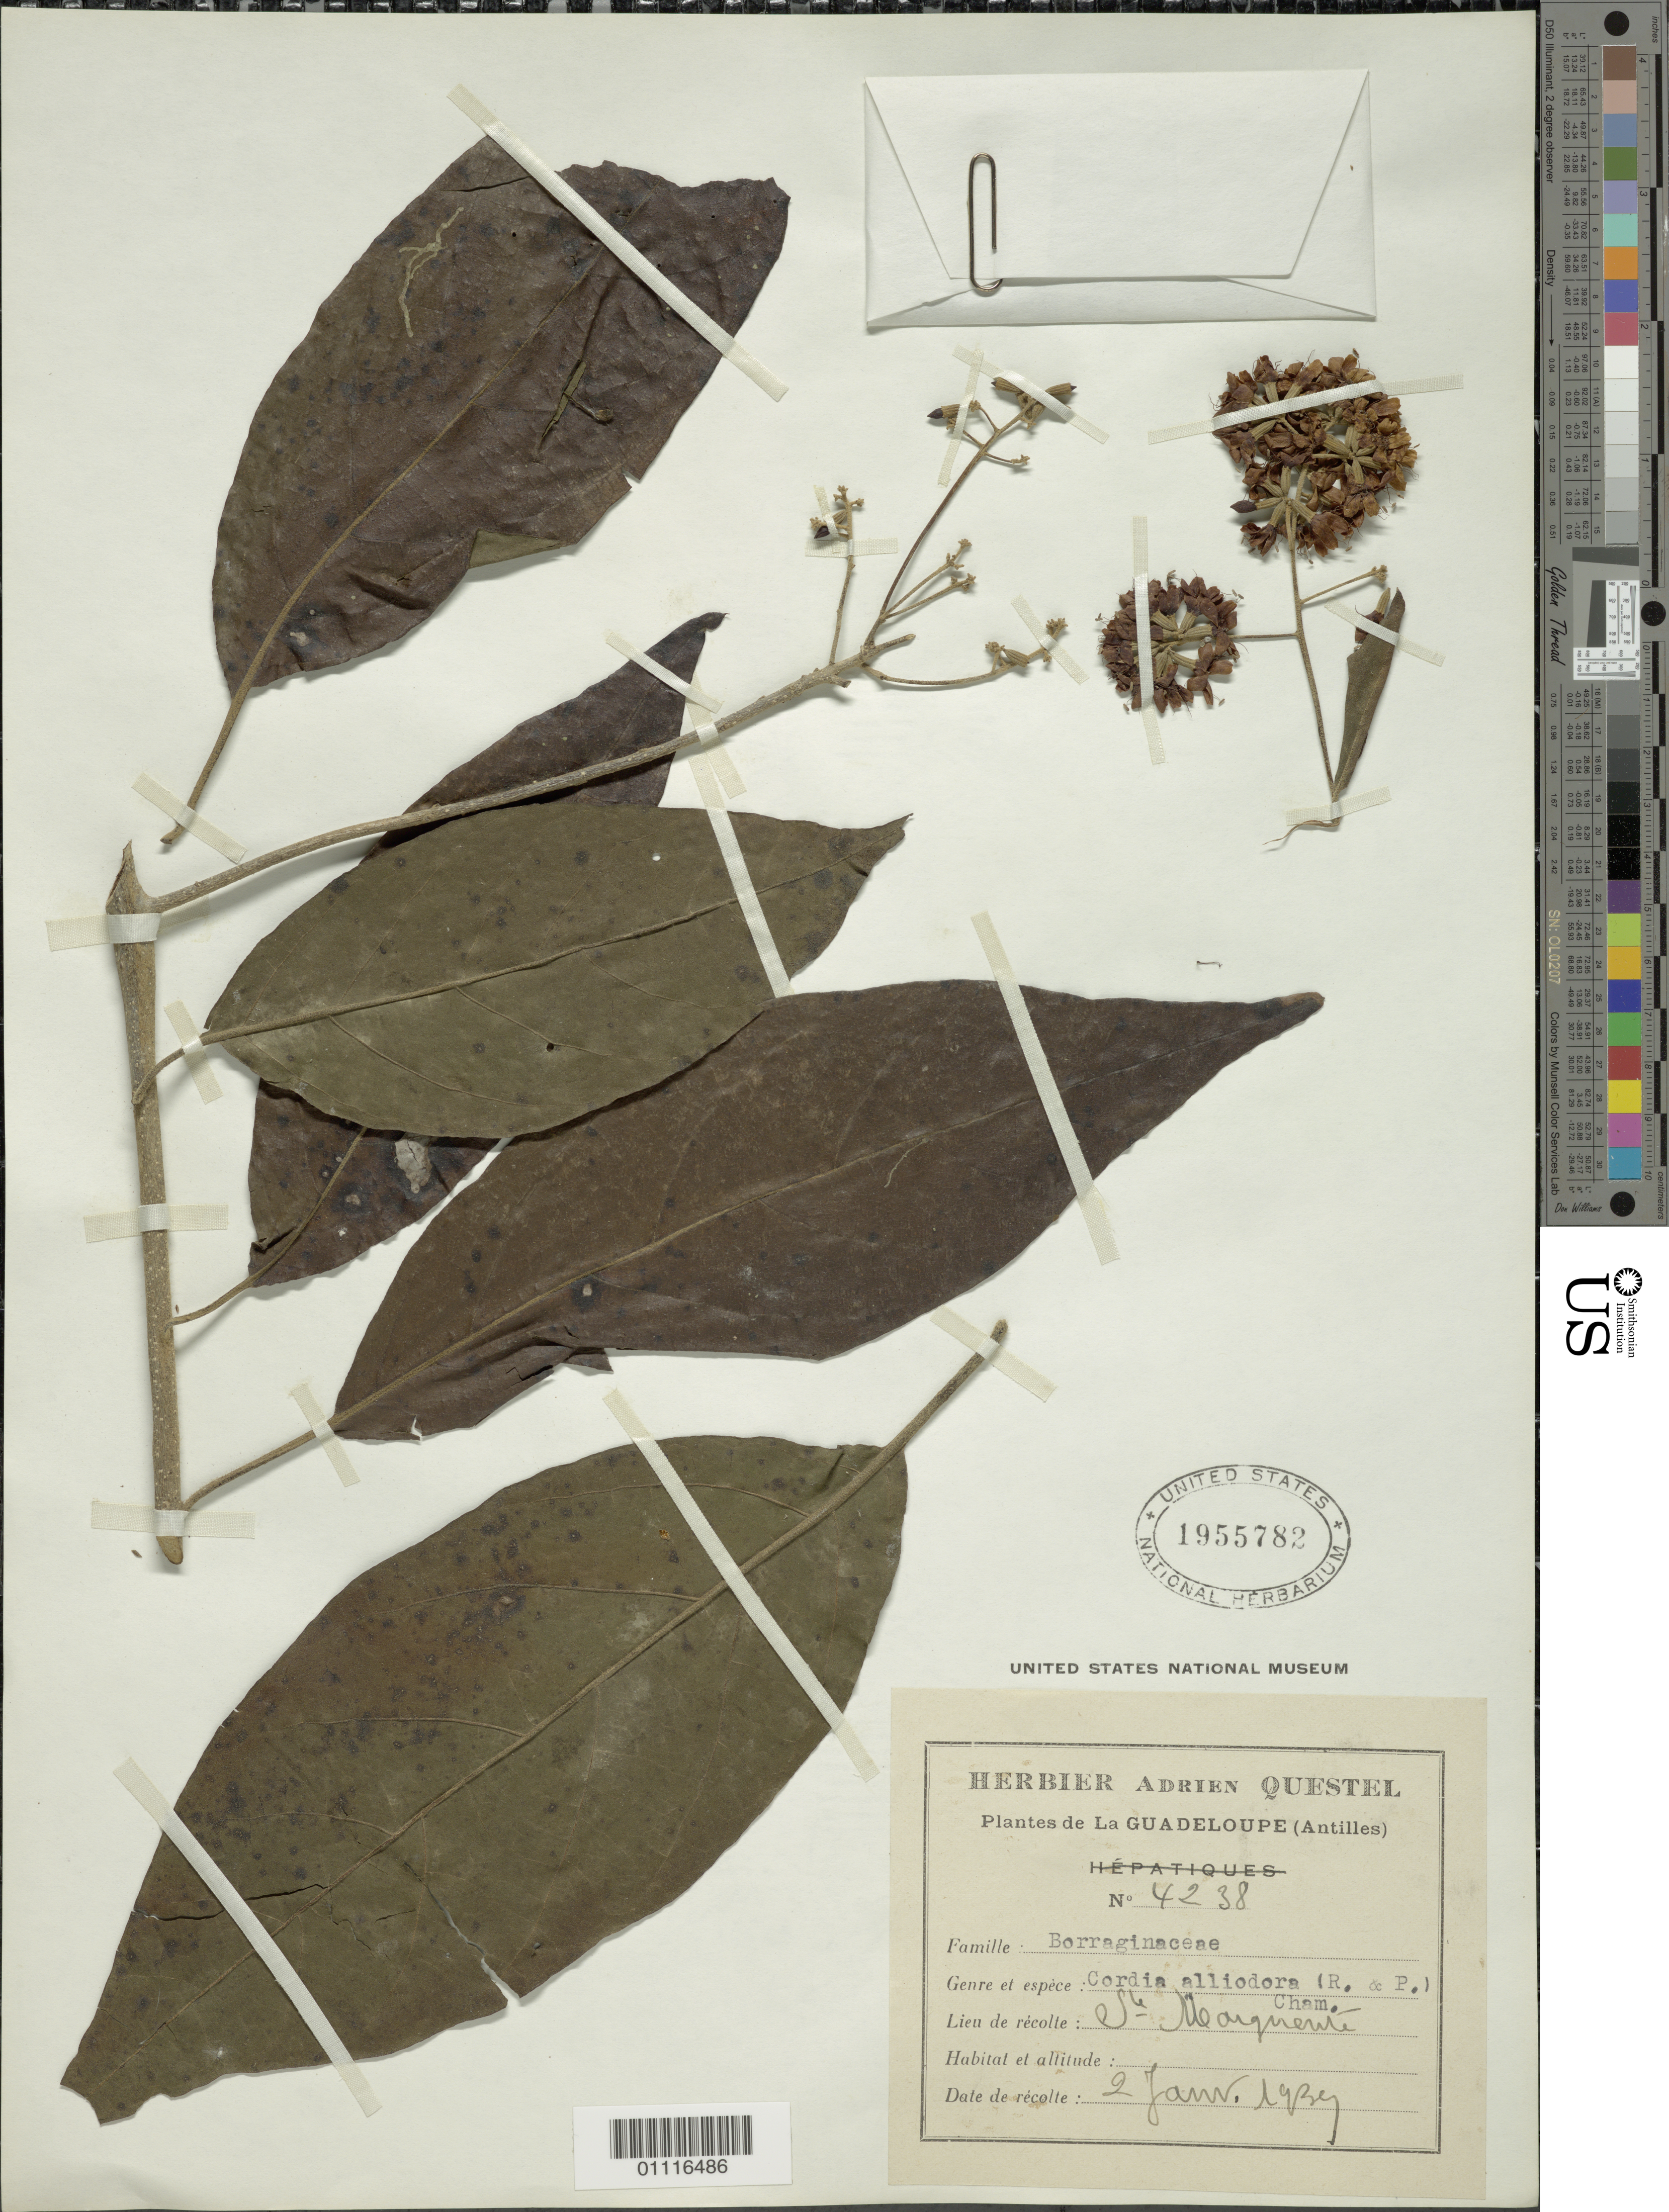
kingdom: Plantae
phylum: Tracheophyta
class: Magnoliopsida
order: Boraginales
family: Cordiaceae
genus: Cordia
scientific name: Cordia alliodora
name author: (Ruiz & Pav.) Oken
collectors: A. Questel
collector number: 4238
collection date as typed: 02 Jan 1939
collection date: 1939-01-02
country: Guadeloupe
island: Grande Terre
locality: St. Marguerite.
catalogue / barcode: US 1955782